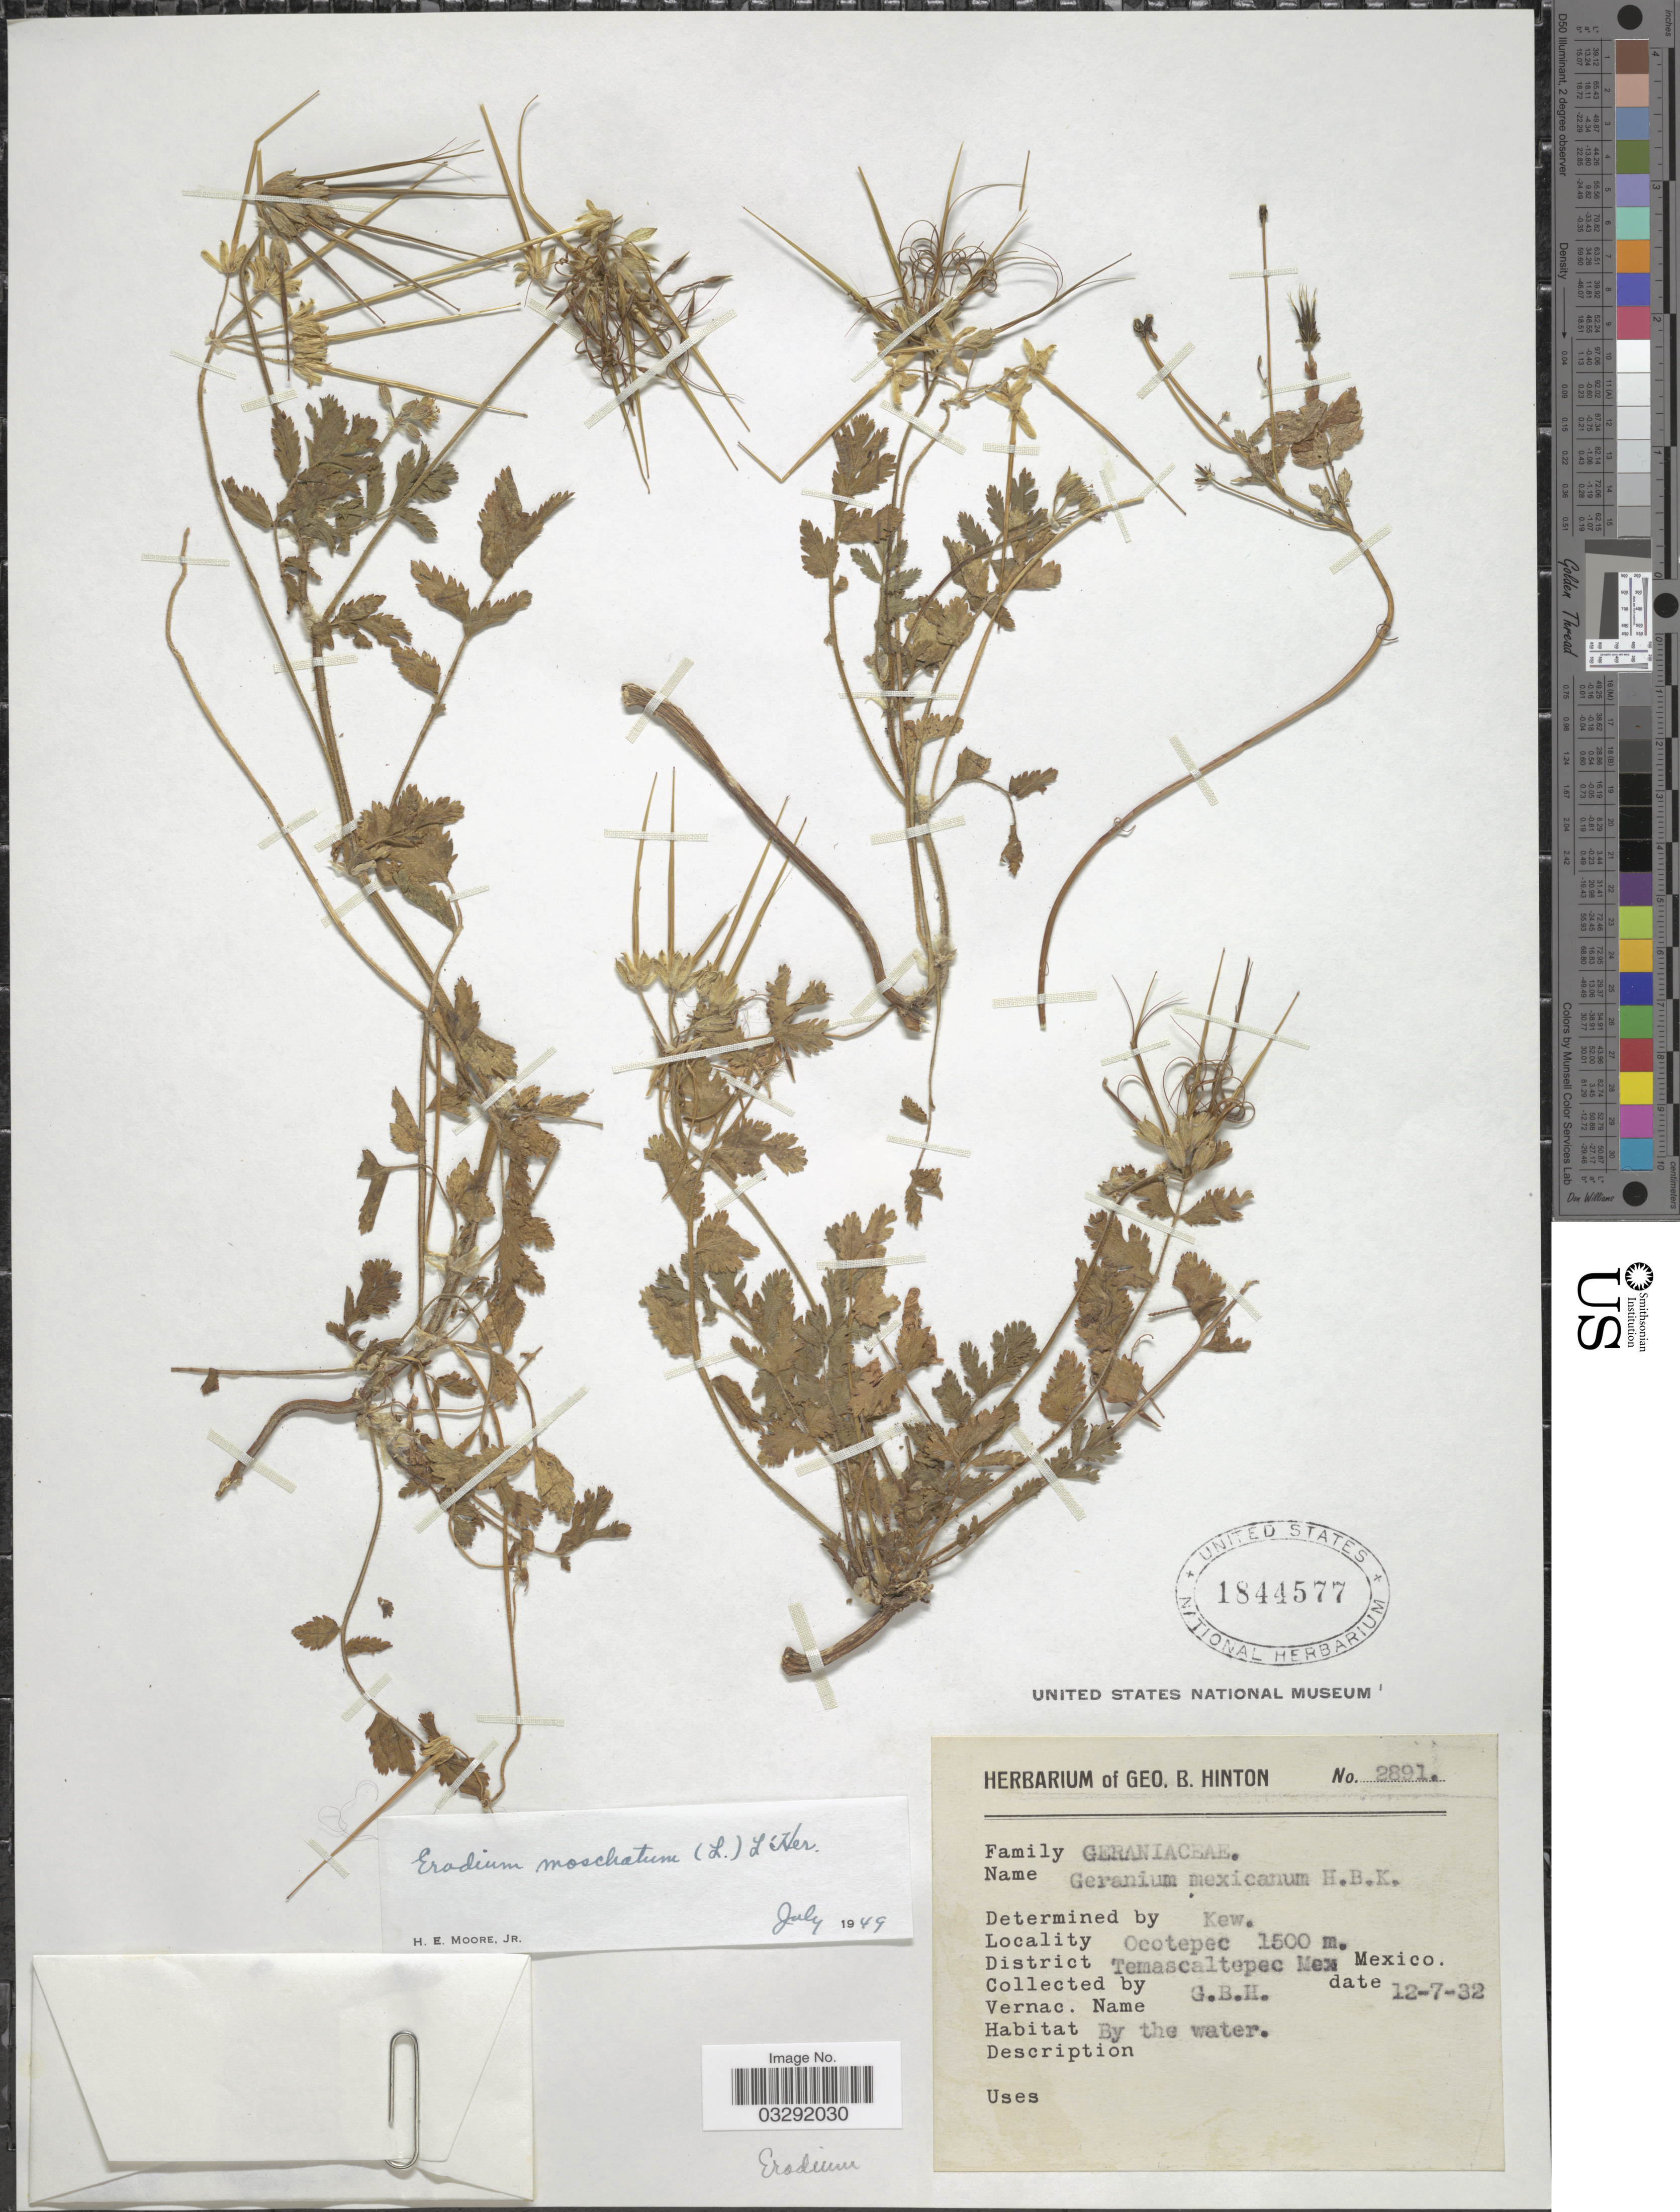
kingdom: Plantae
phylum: Tracheophyta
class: Magnoliopsida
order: Geraniales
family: Geraniaceae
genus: Erodium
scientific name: Erodium moschatum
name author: (L.) L'Hér. ex Aiton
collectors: G. B. Hinton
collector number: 2891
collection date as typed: Transcribed d/m/y: 12/7/32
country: Mexico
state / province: México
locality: Ocotepec. District Temascaltepec.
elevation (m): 1500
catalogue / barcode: US 1844577